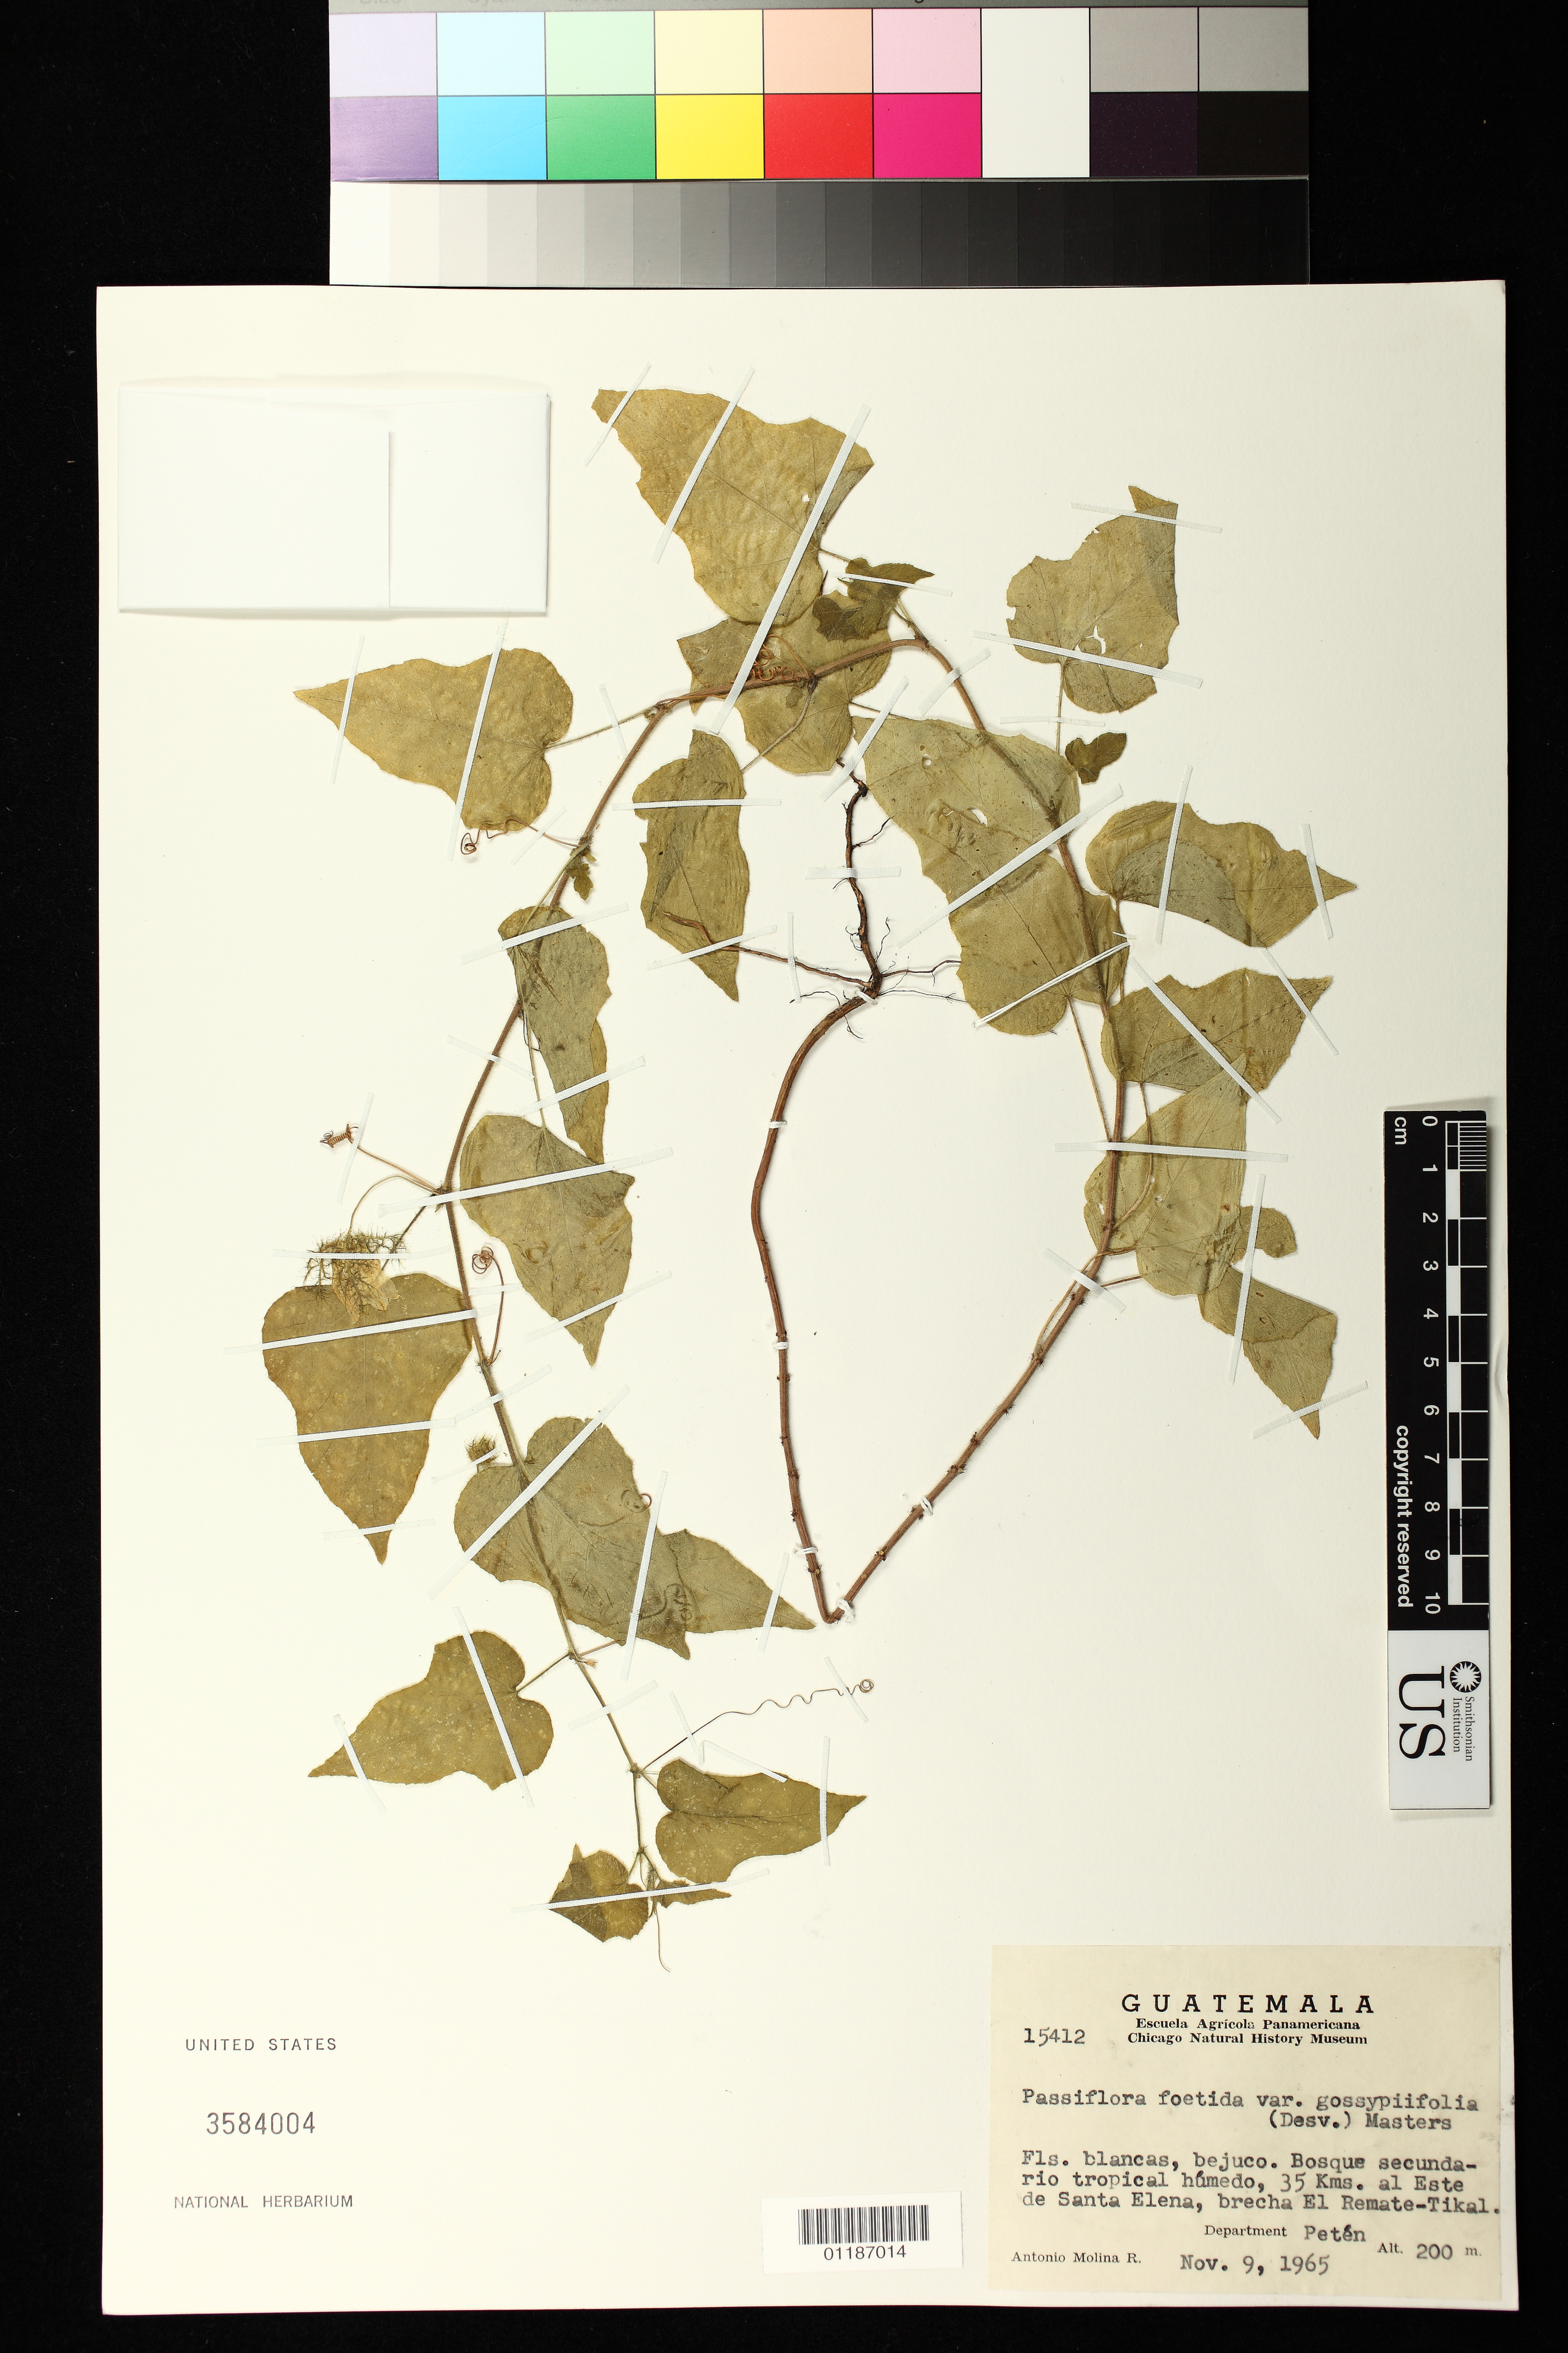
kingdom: Plantae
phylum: Tracheophyta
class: Magnoliopsida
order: Malpighiales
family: Passifloraceae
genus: Passiflora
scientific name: Passiflora foetida var. gossypiifolia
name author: (Desv.) Mast.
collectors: A. Molina R.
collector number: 15412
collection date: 1965-11-09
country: Guatemala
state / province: El Petén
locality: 35 kms al Este Santa Elena, brecha Remate-Tikal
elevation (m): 200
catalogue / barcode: US 3584004